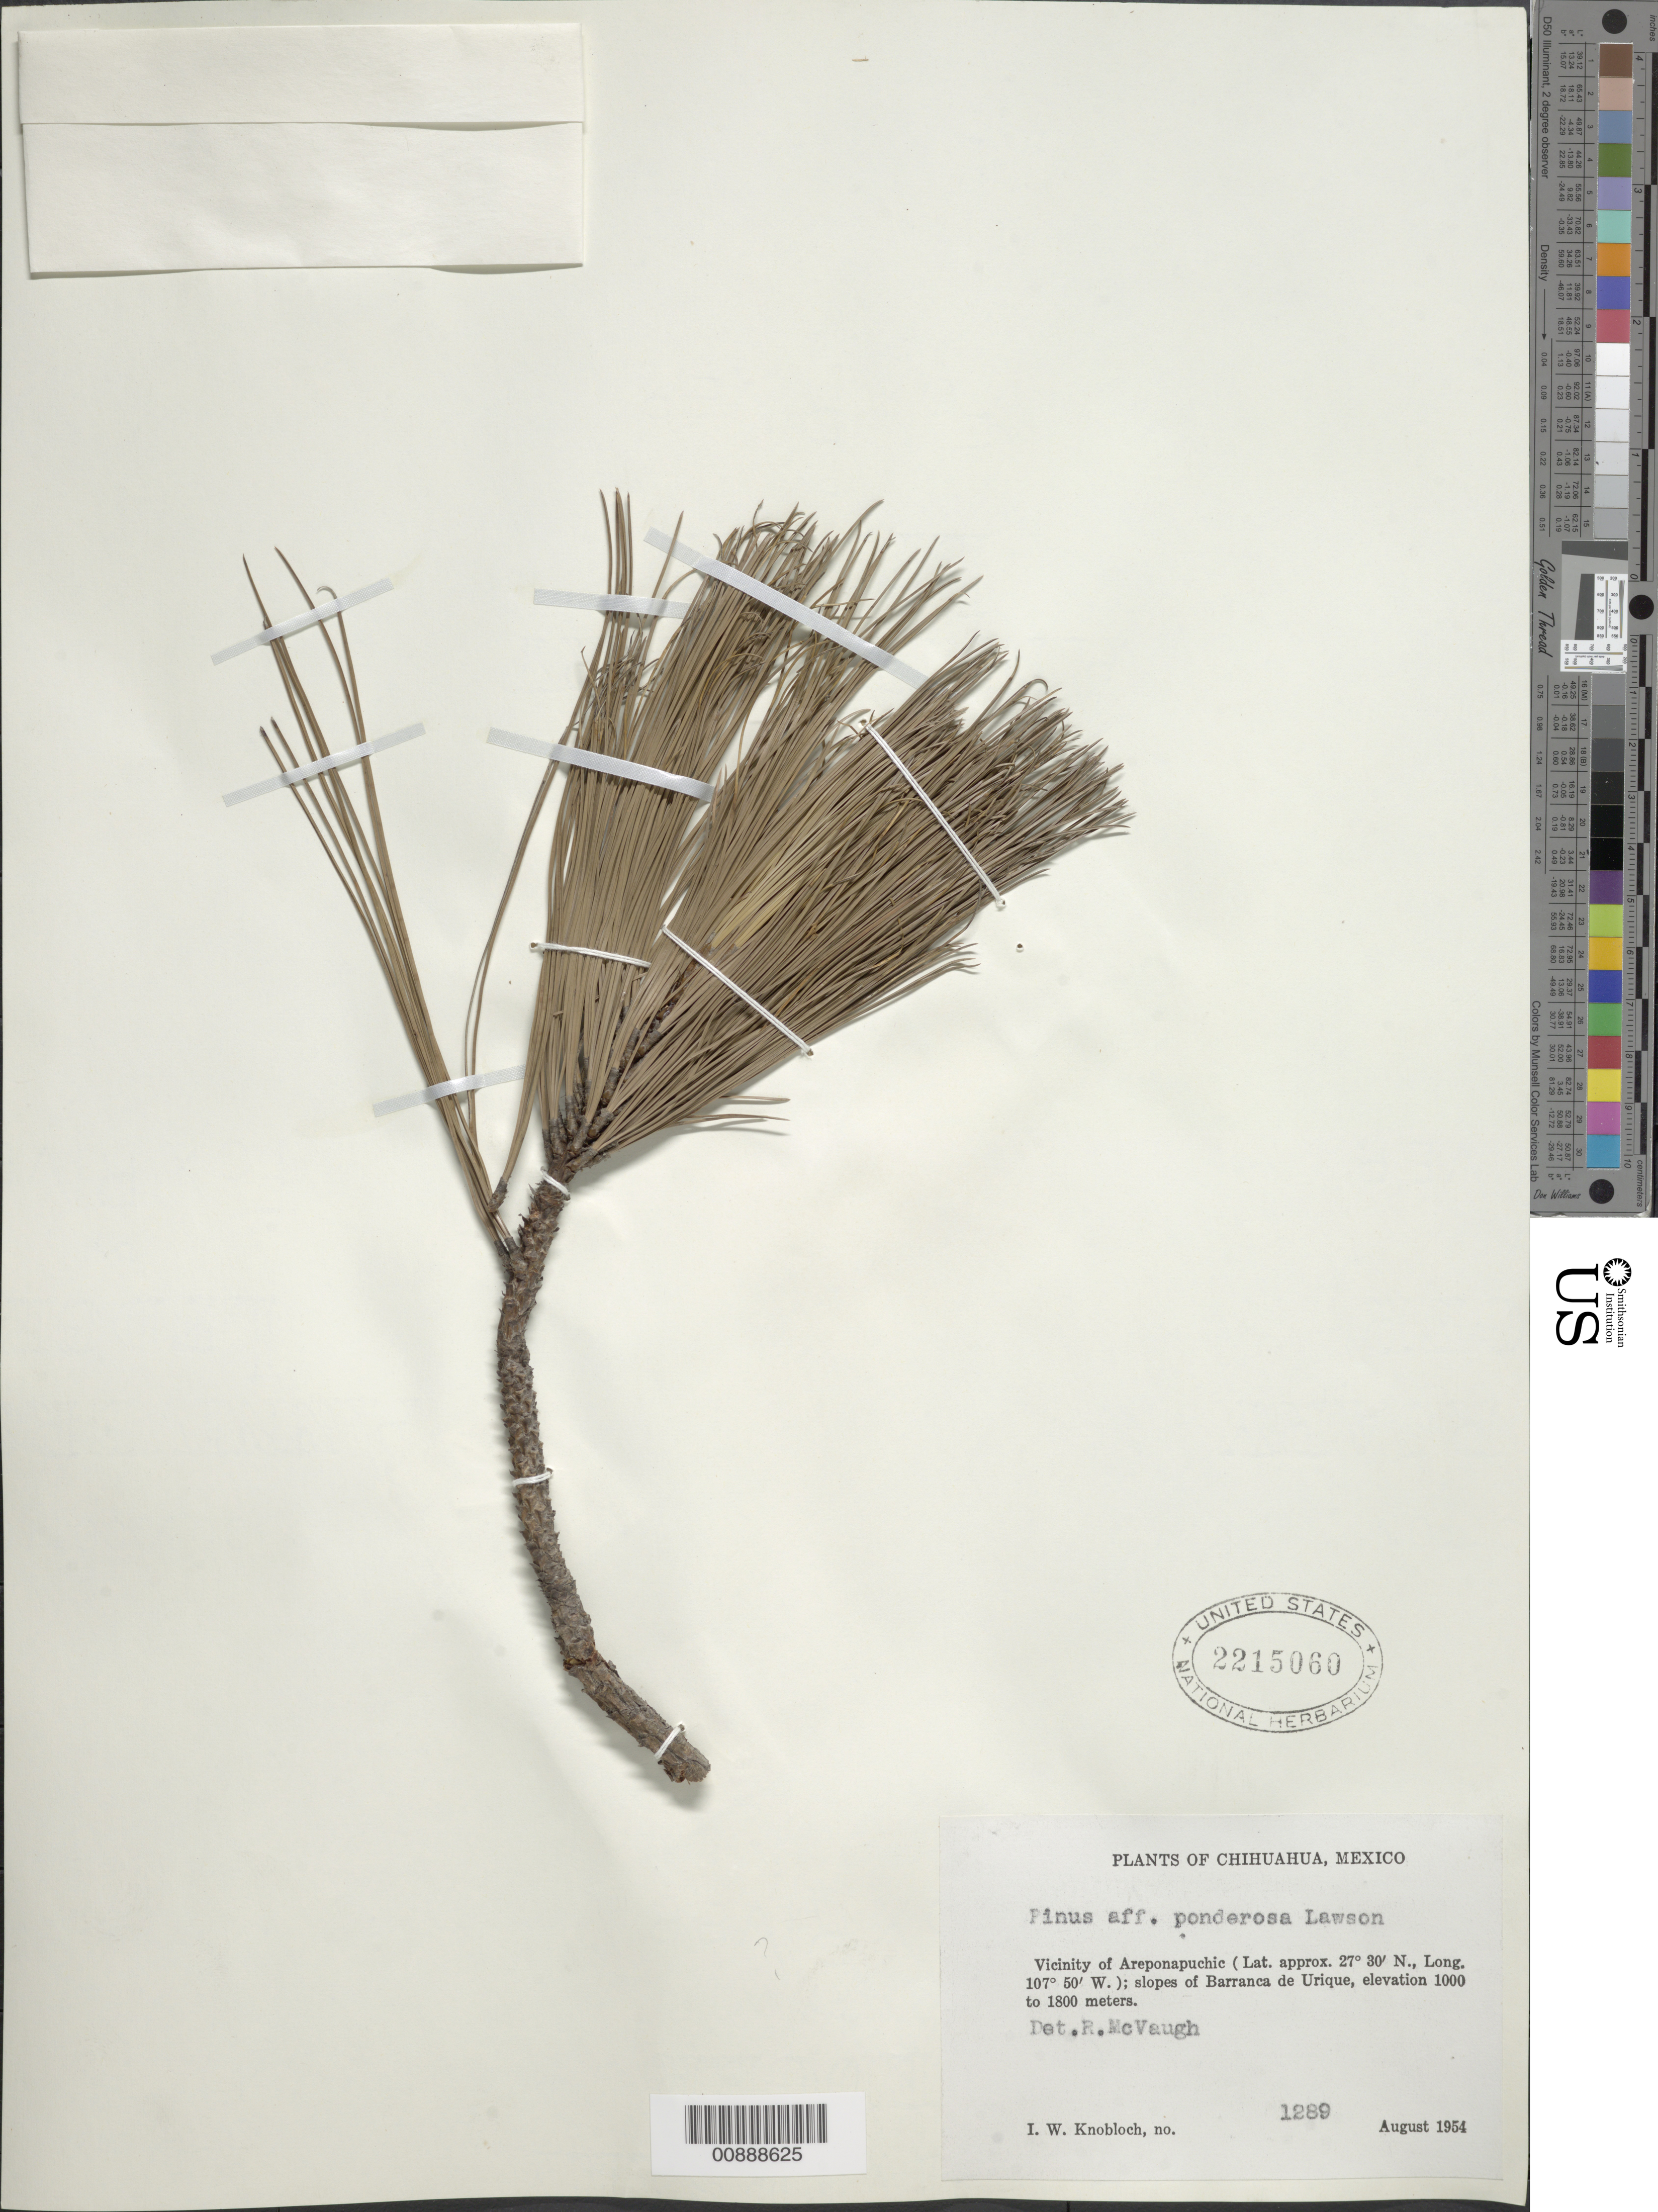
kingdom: Plantae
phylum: Tracheophyta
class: Pinopsida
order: Pinales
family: Pinaceae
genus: Pinus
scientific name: Pinus ponderosa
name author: Douglas ex C. Lawson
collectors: I. W. Knobloch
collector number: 1289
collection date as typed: Aug 1954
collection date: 1954-08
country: Mexico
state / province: Chihuahua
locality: Vicinity of Areponapuchic; slopes of Barranca de Urique, Chihuahua.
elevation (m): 1800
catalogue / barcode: US 2215060